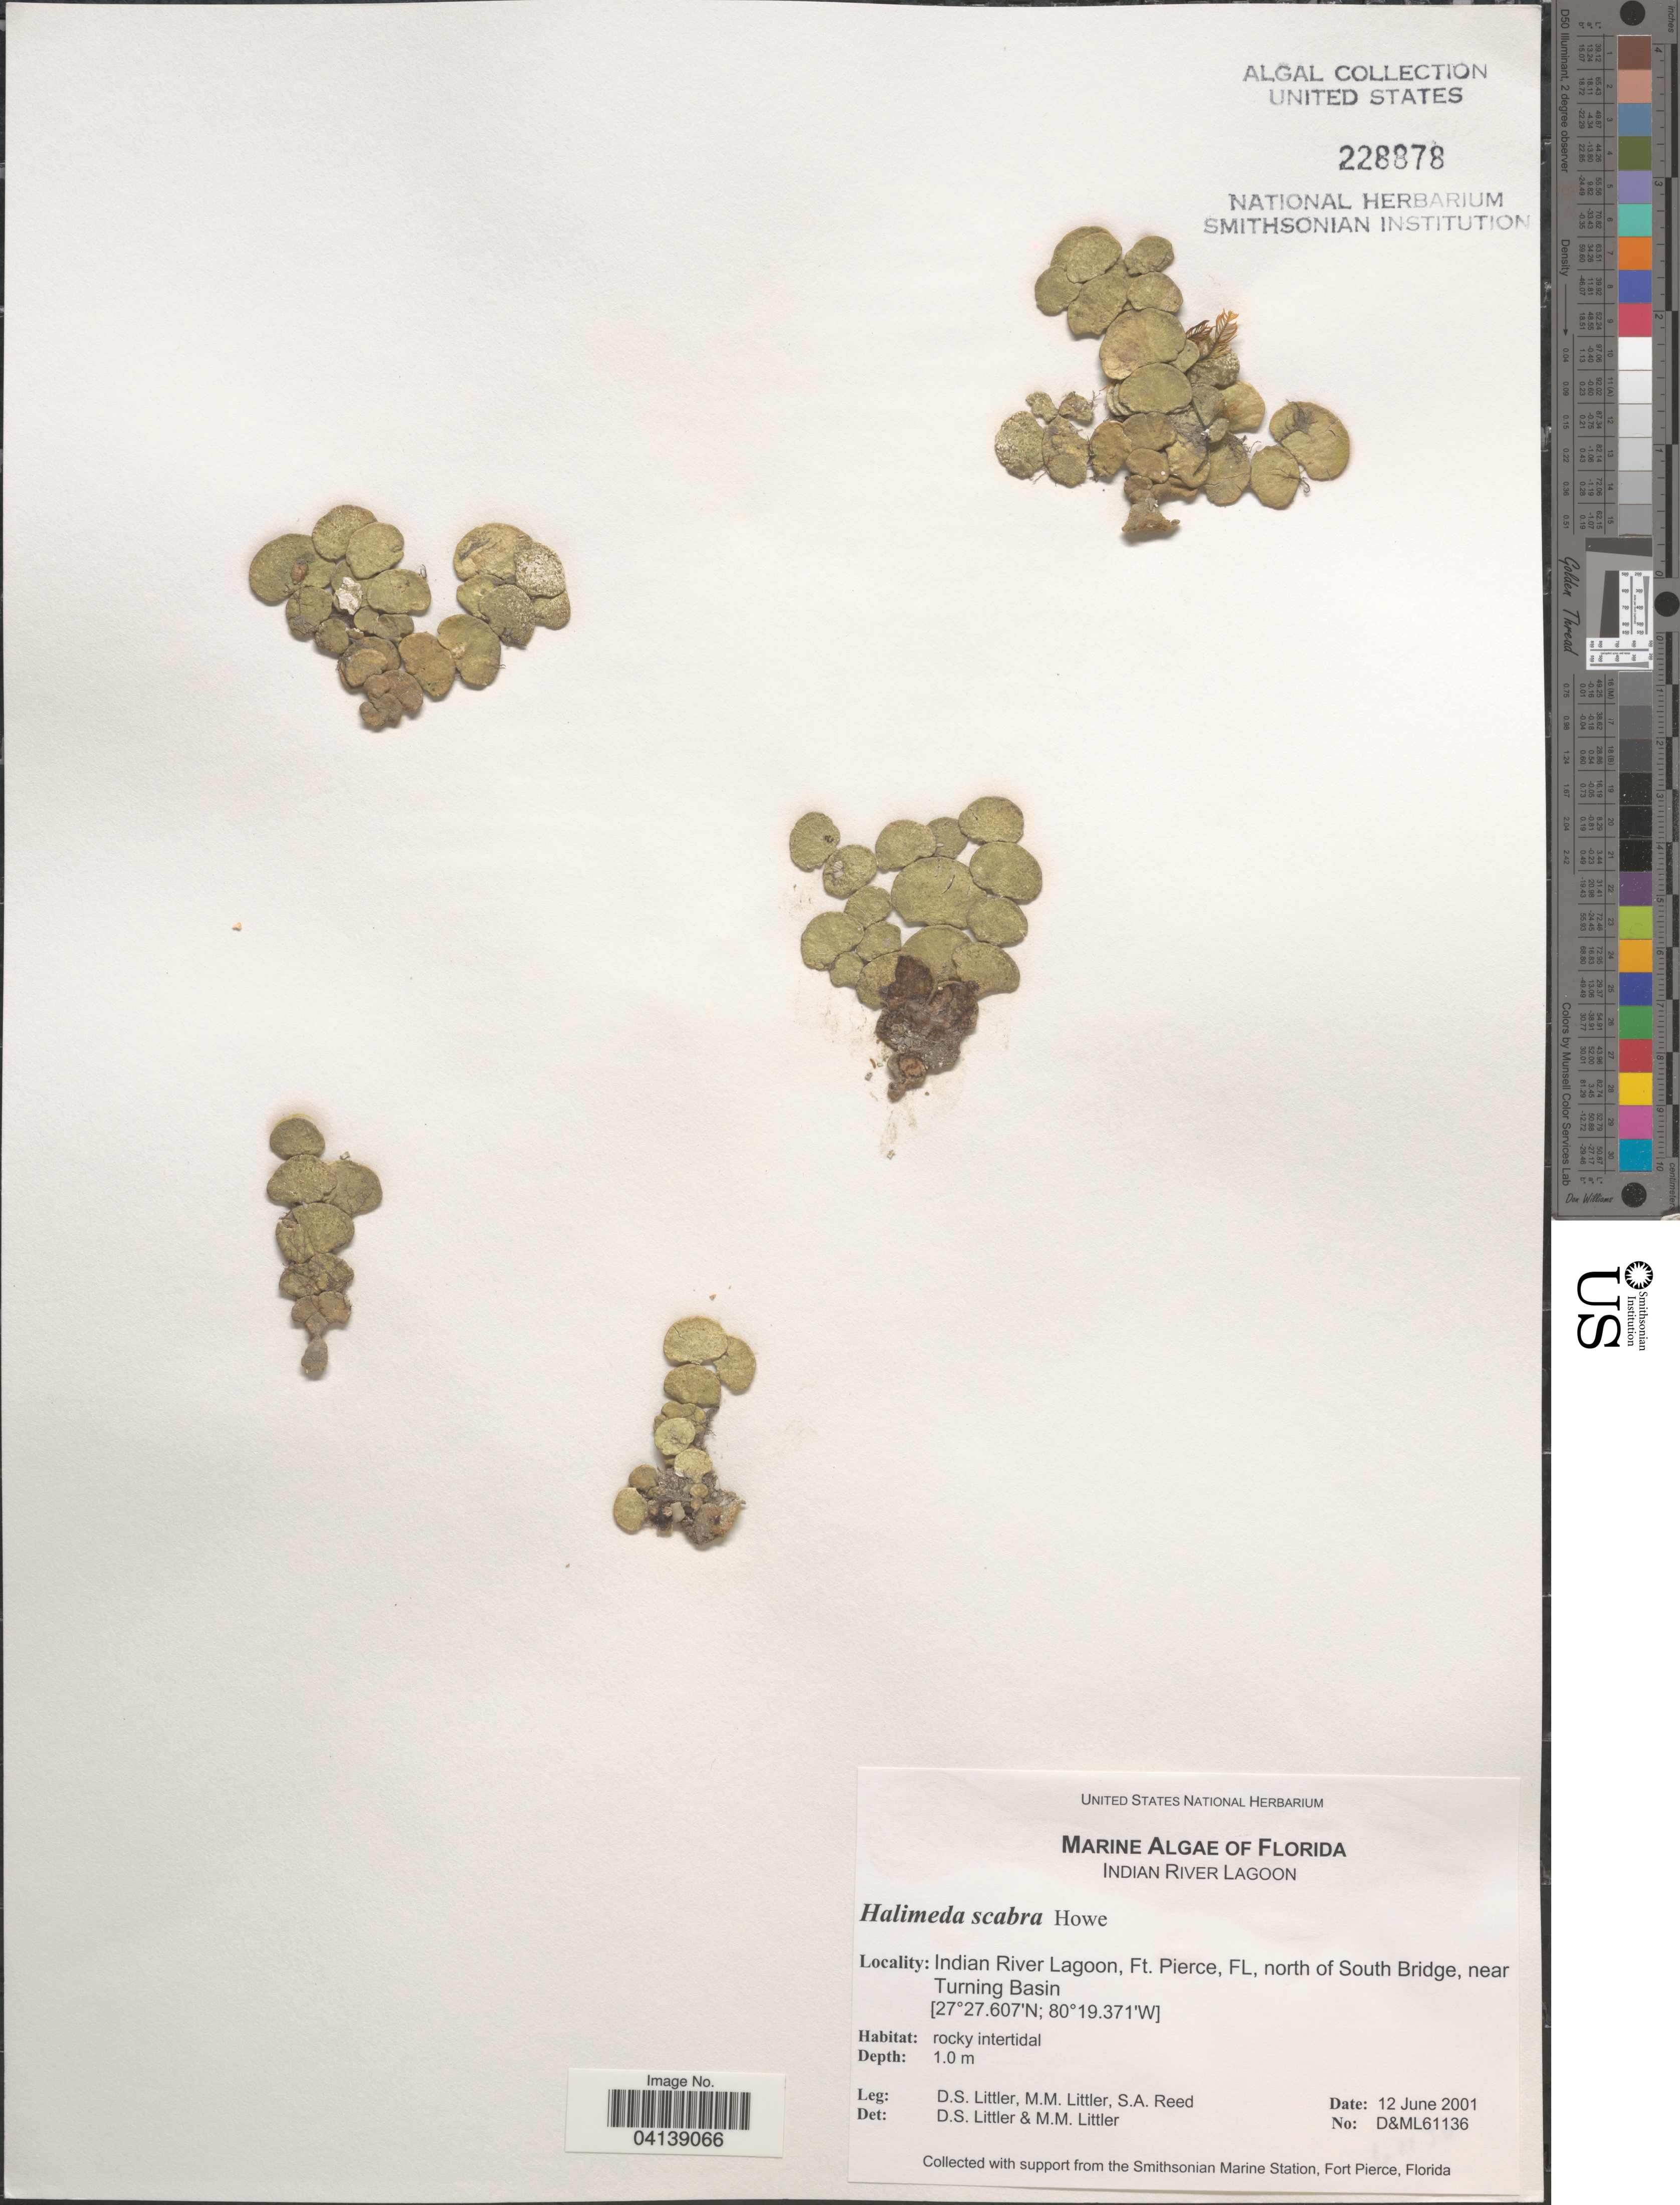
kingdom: Plantae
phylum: Chlorophyta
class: Ulvophyceae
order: Bryopsidales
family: Halimedaceae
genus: Halimeda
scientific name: Halimeda scabra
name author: M. Howe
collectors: D. S. Littler & S. Reed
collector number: D&ML61136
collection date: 2001-06-12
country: United States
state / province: Florida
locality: Indian River Lagoon, Ft. Pierce, north of South Bridge, near Turning Basin.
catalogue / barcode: US 228878